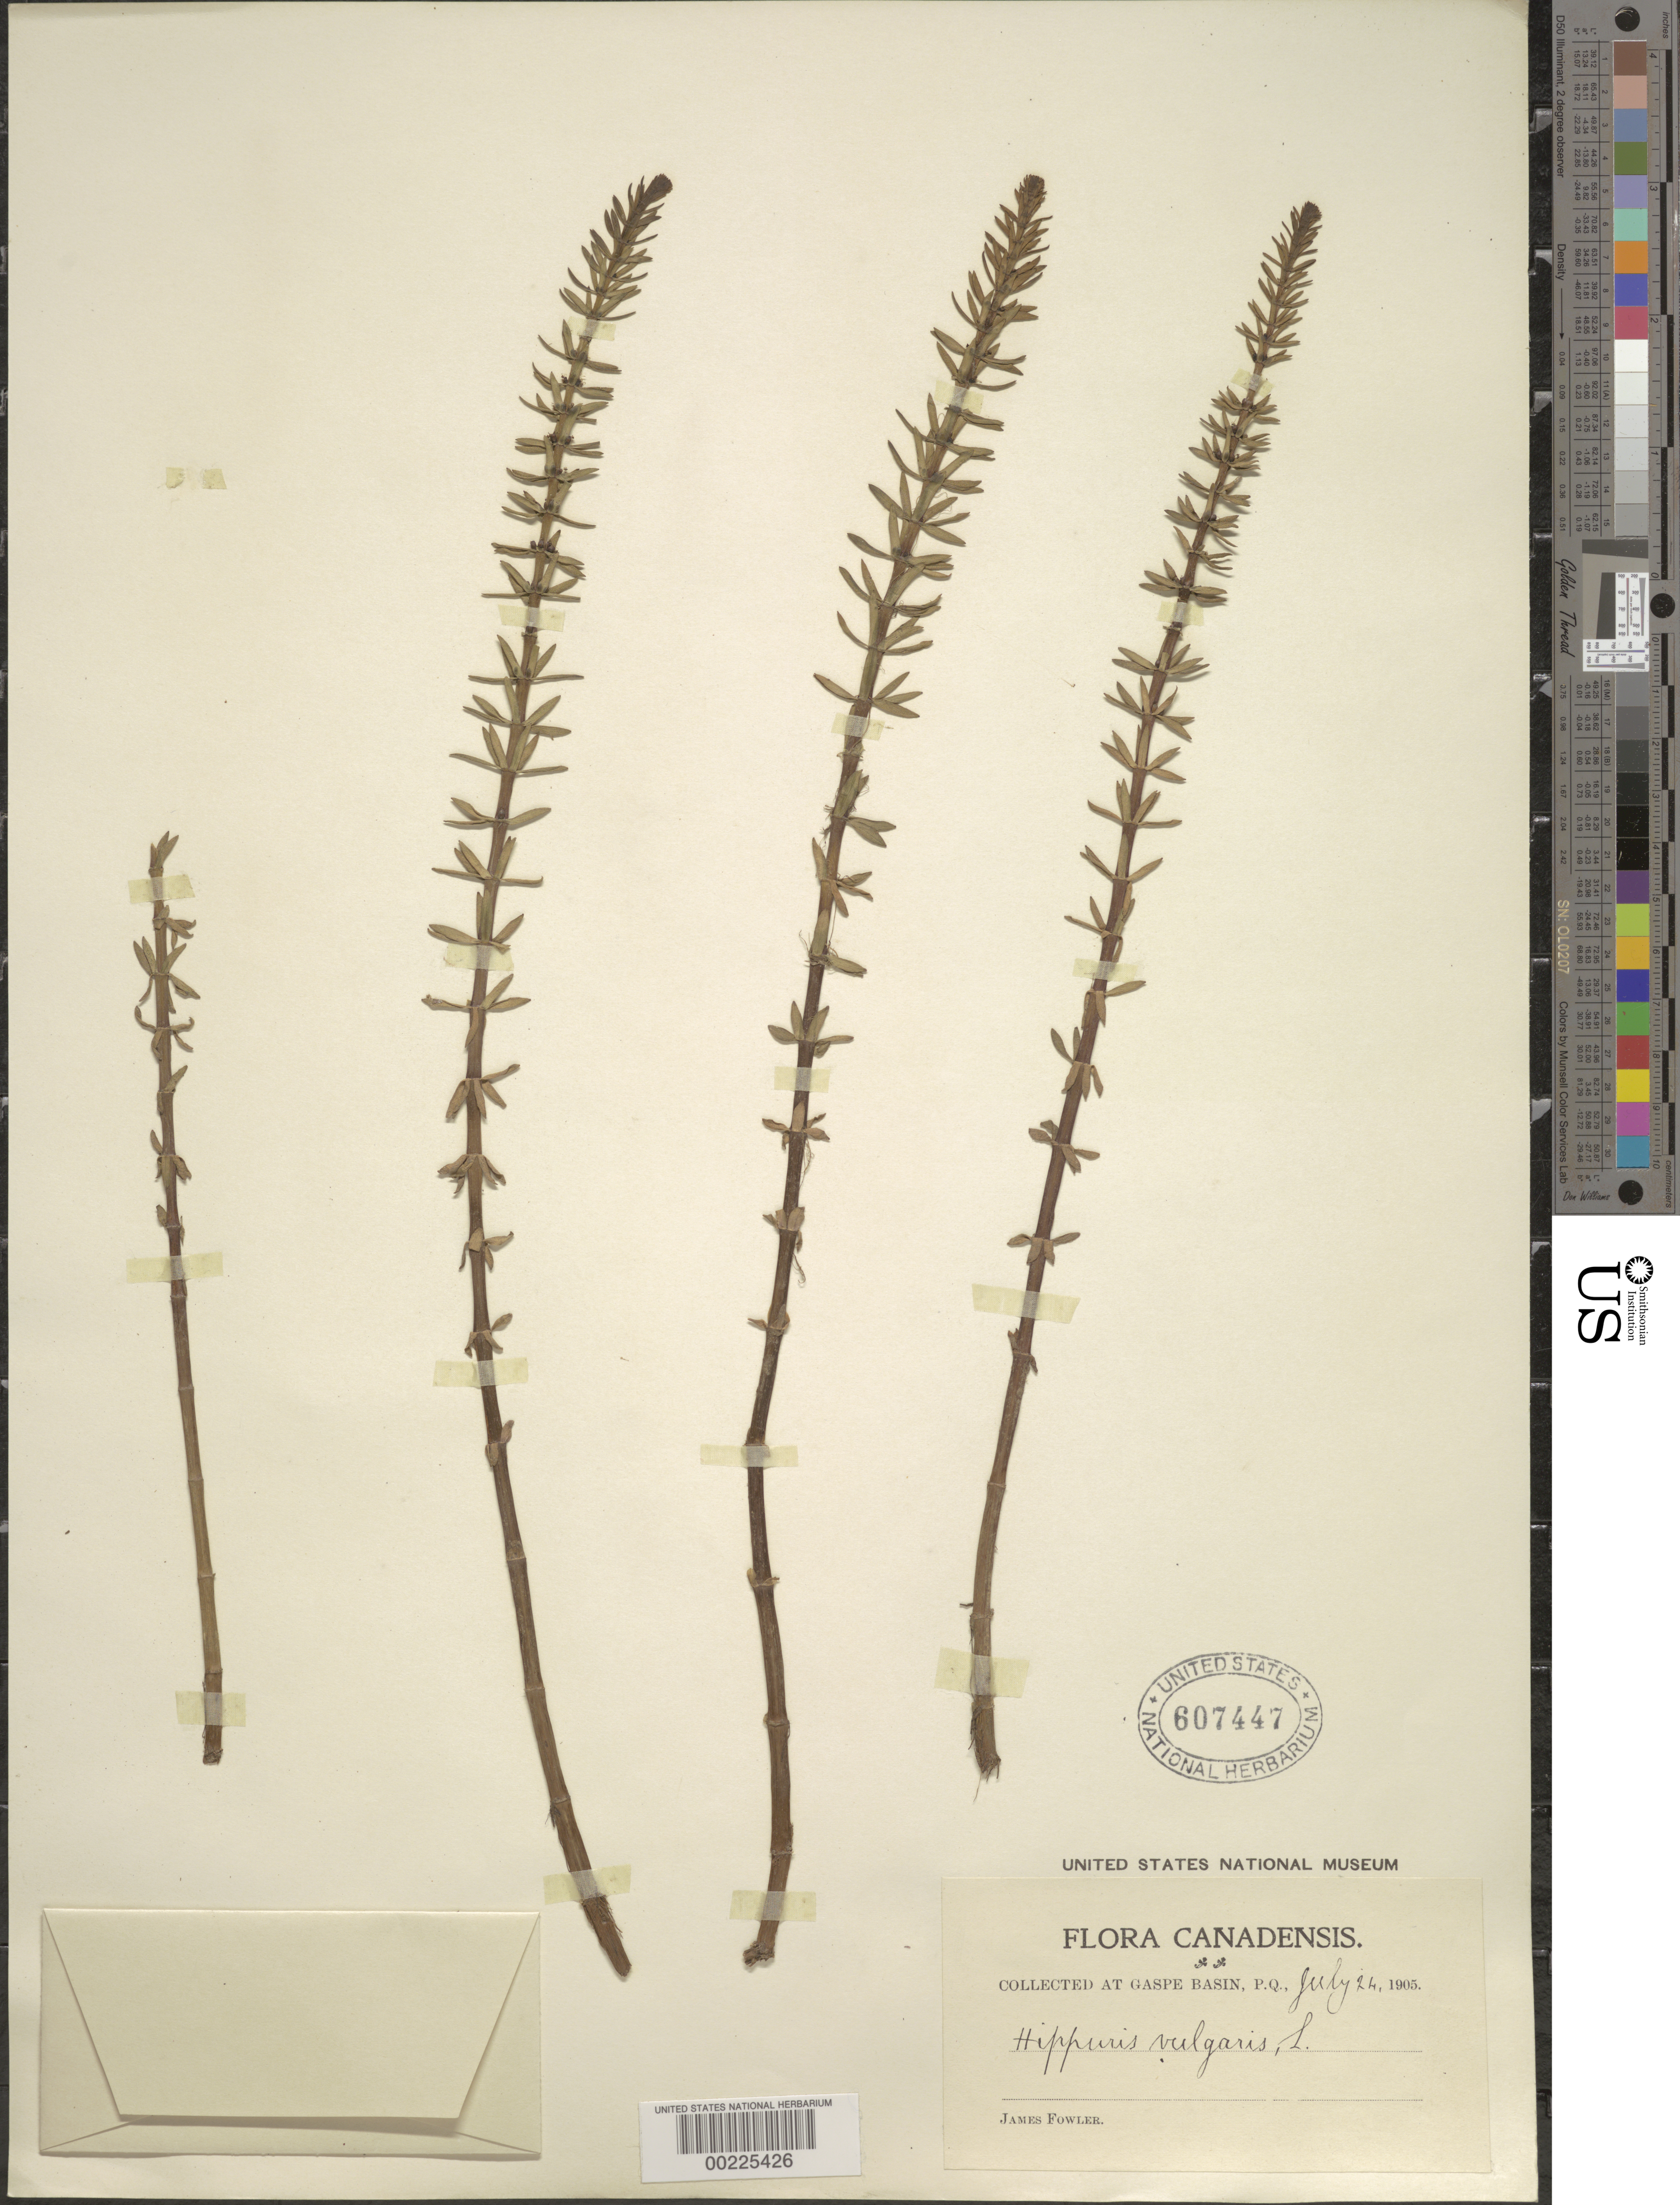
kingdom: Plantae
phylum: Tracheophyta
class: Magnoliopsida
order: Lamiales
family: Plantaginaceae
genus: Hippuris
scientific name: Hippuris vulgaris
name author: L.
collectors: J. P. Fowler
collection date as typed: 24 Jul 1905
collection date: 1905-07-24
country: Canada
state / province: Quebec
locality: Gaspe basin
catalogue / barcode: US 607447